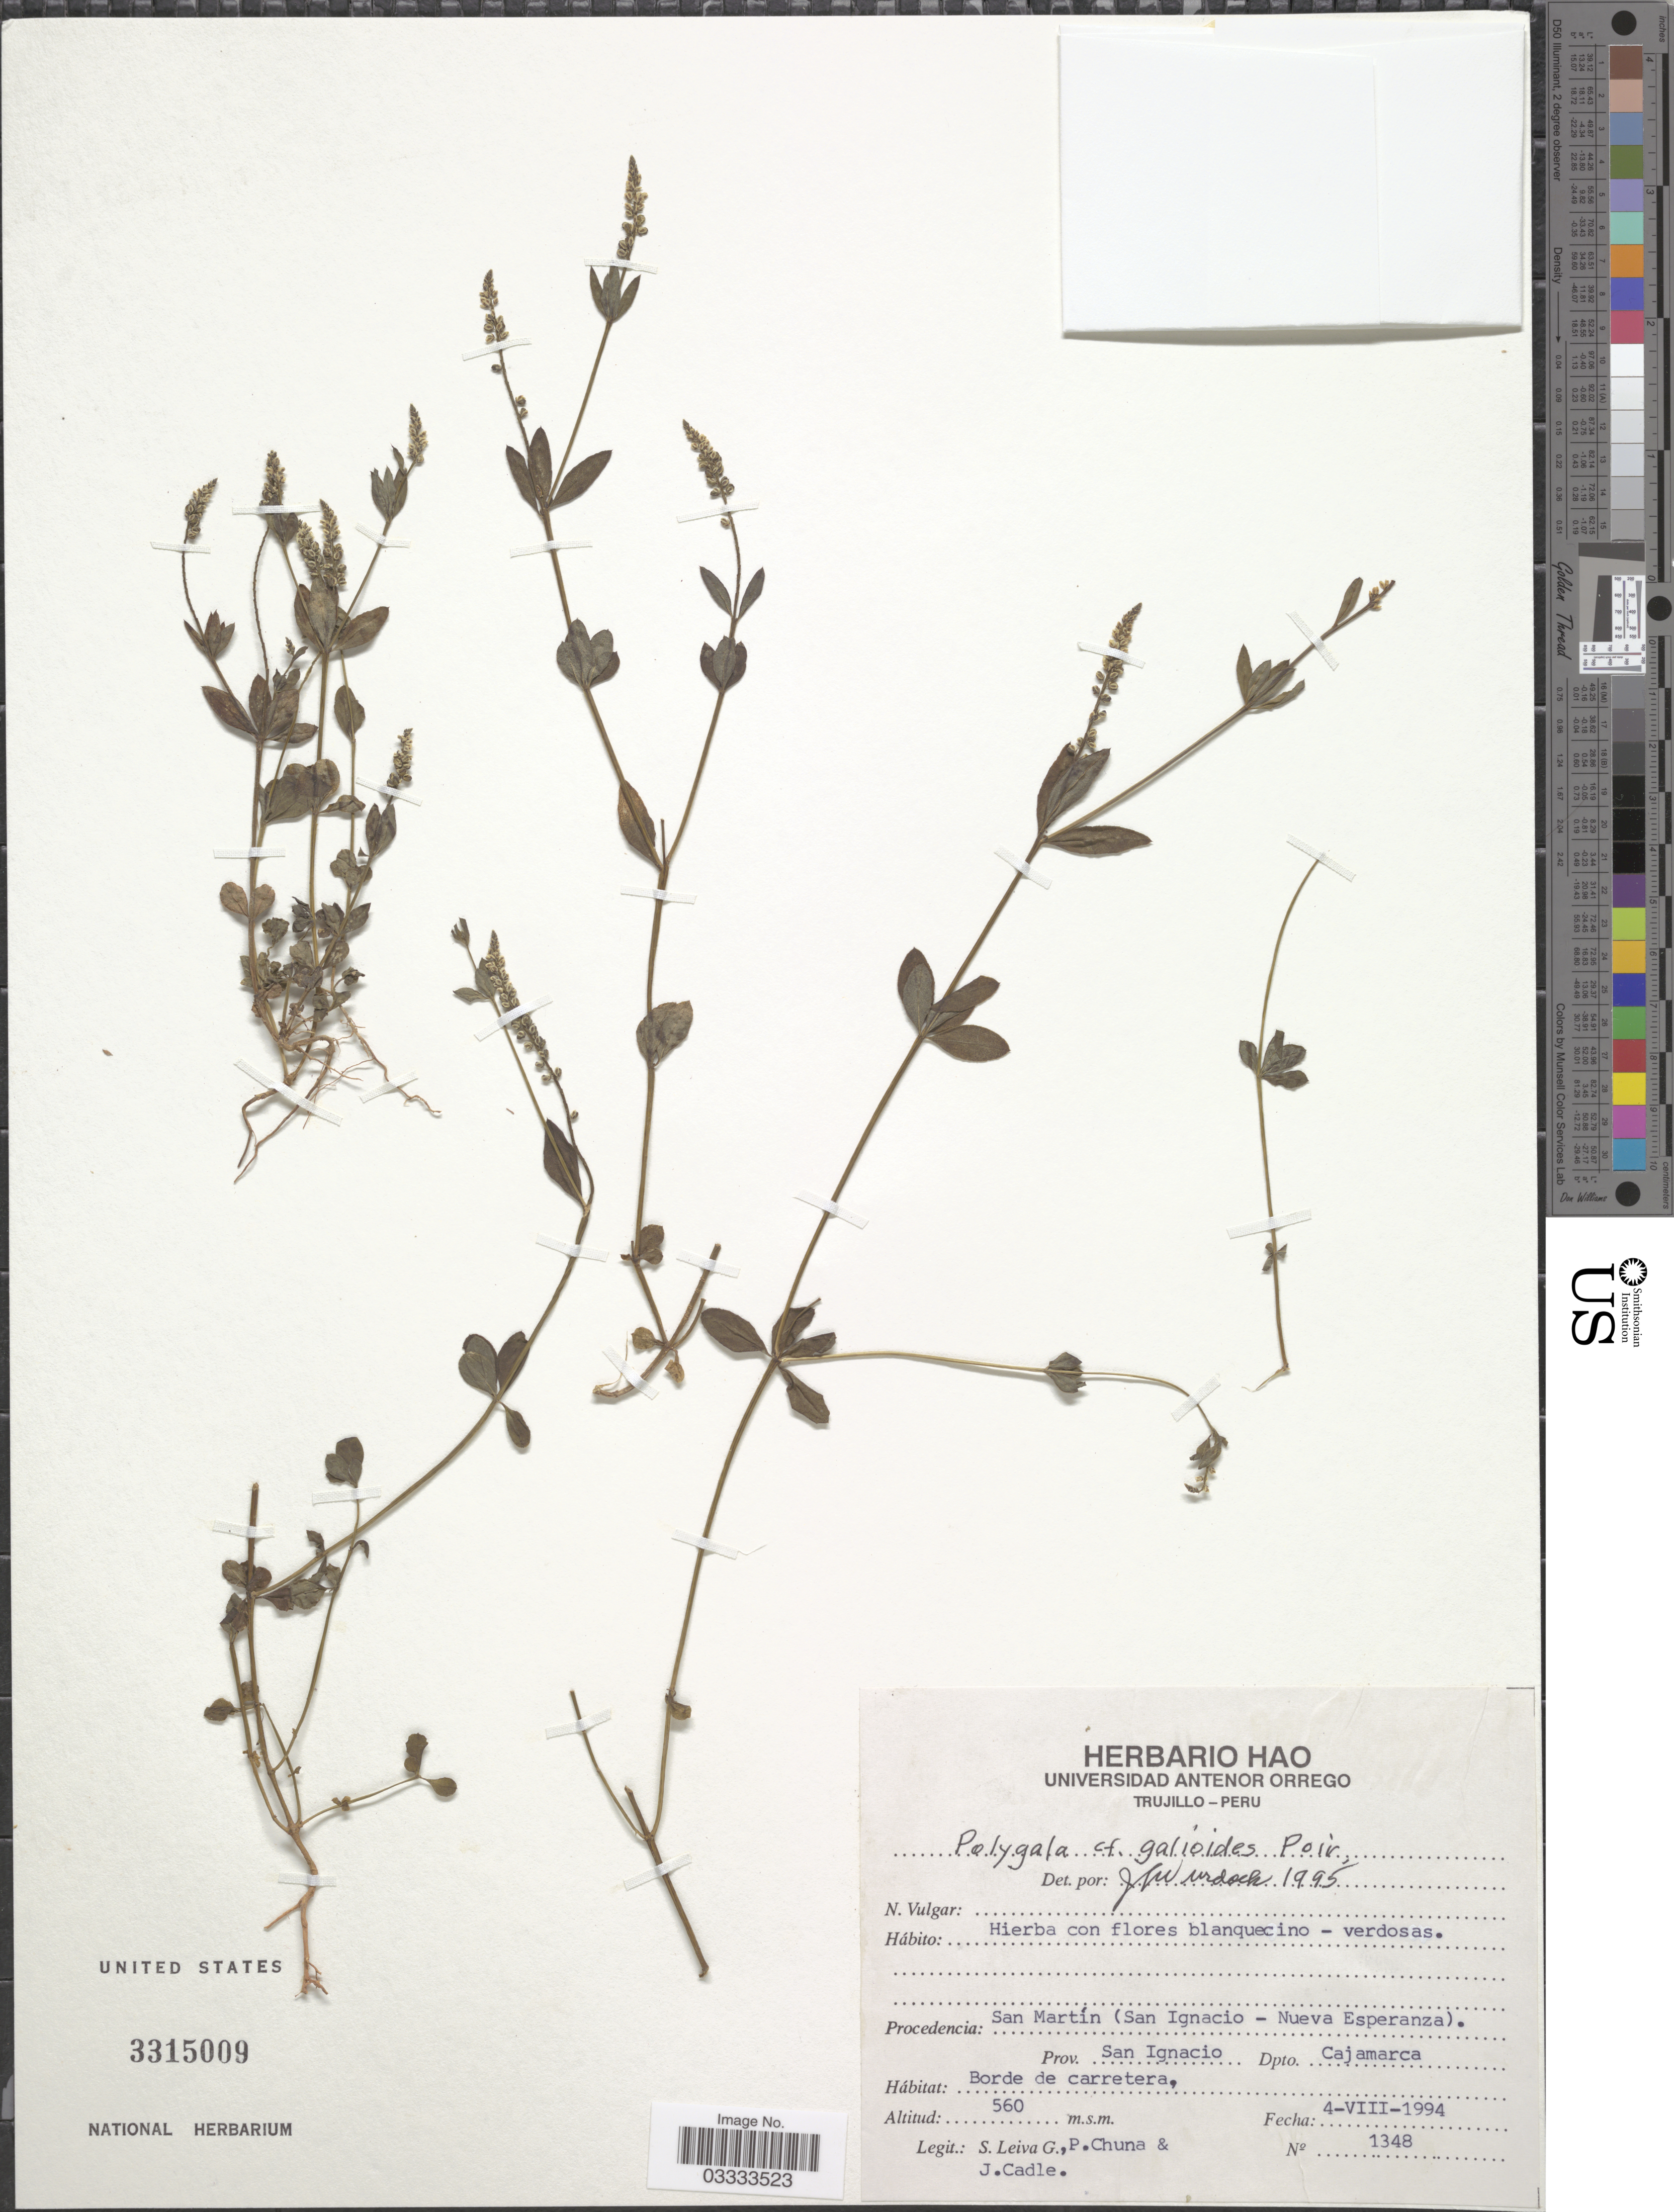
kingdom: Plantae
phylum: Tracheophyta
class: Magnoliopsida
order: Fabales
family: Polygalaceae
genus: Polygala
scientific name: Polygala galioides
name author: Poir.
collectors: S. Leiva, P. Chuna & J. Cadle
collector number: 1348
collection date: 1994-08-04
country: Peru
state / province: Cajamarca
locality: Procedencia: San Martín (San Ignacio - Nueva Esperanza). Prov. San Ignacio Dpto. Cajamarca.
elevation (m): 560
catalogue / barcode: US 3315009